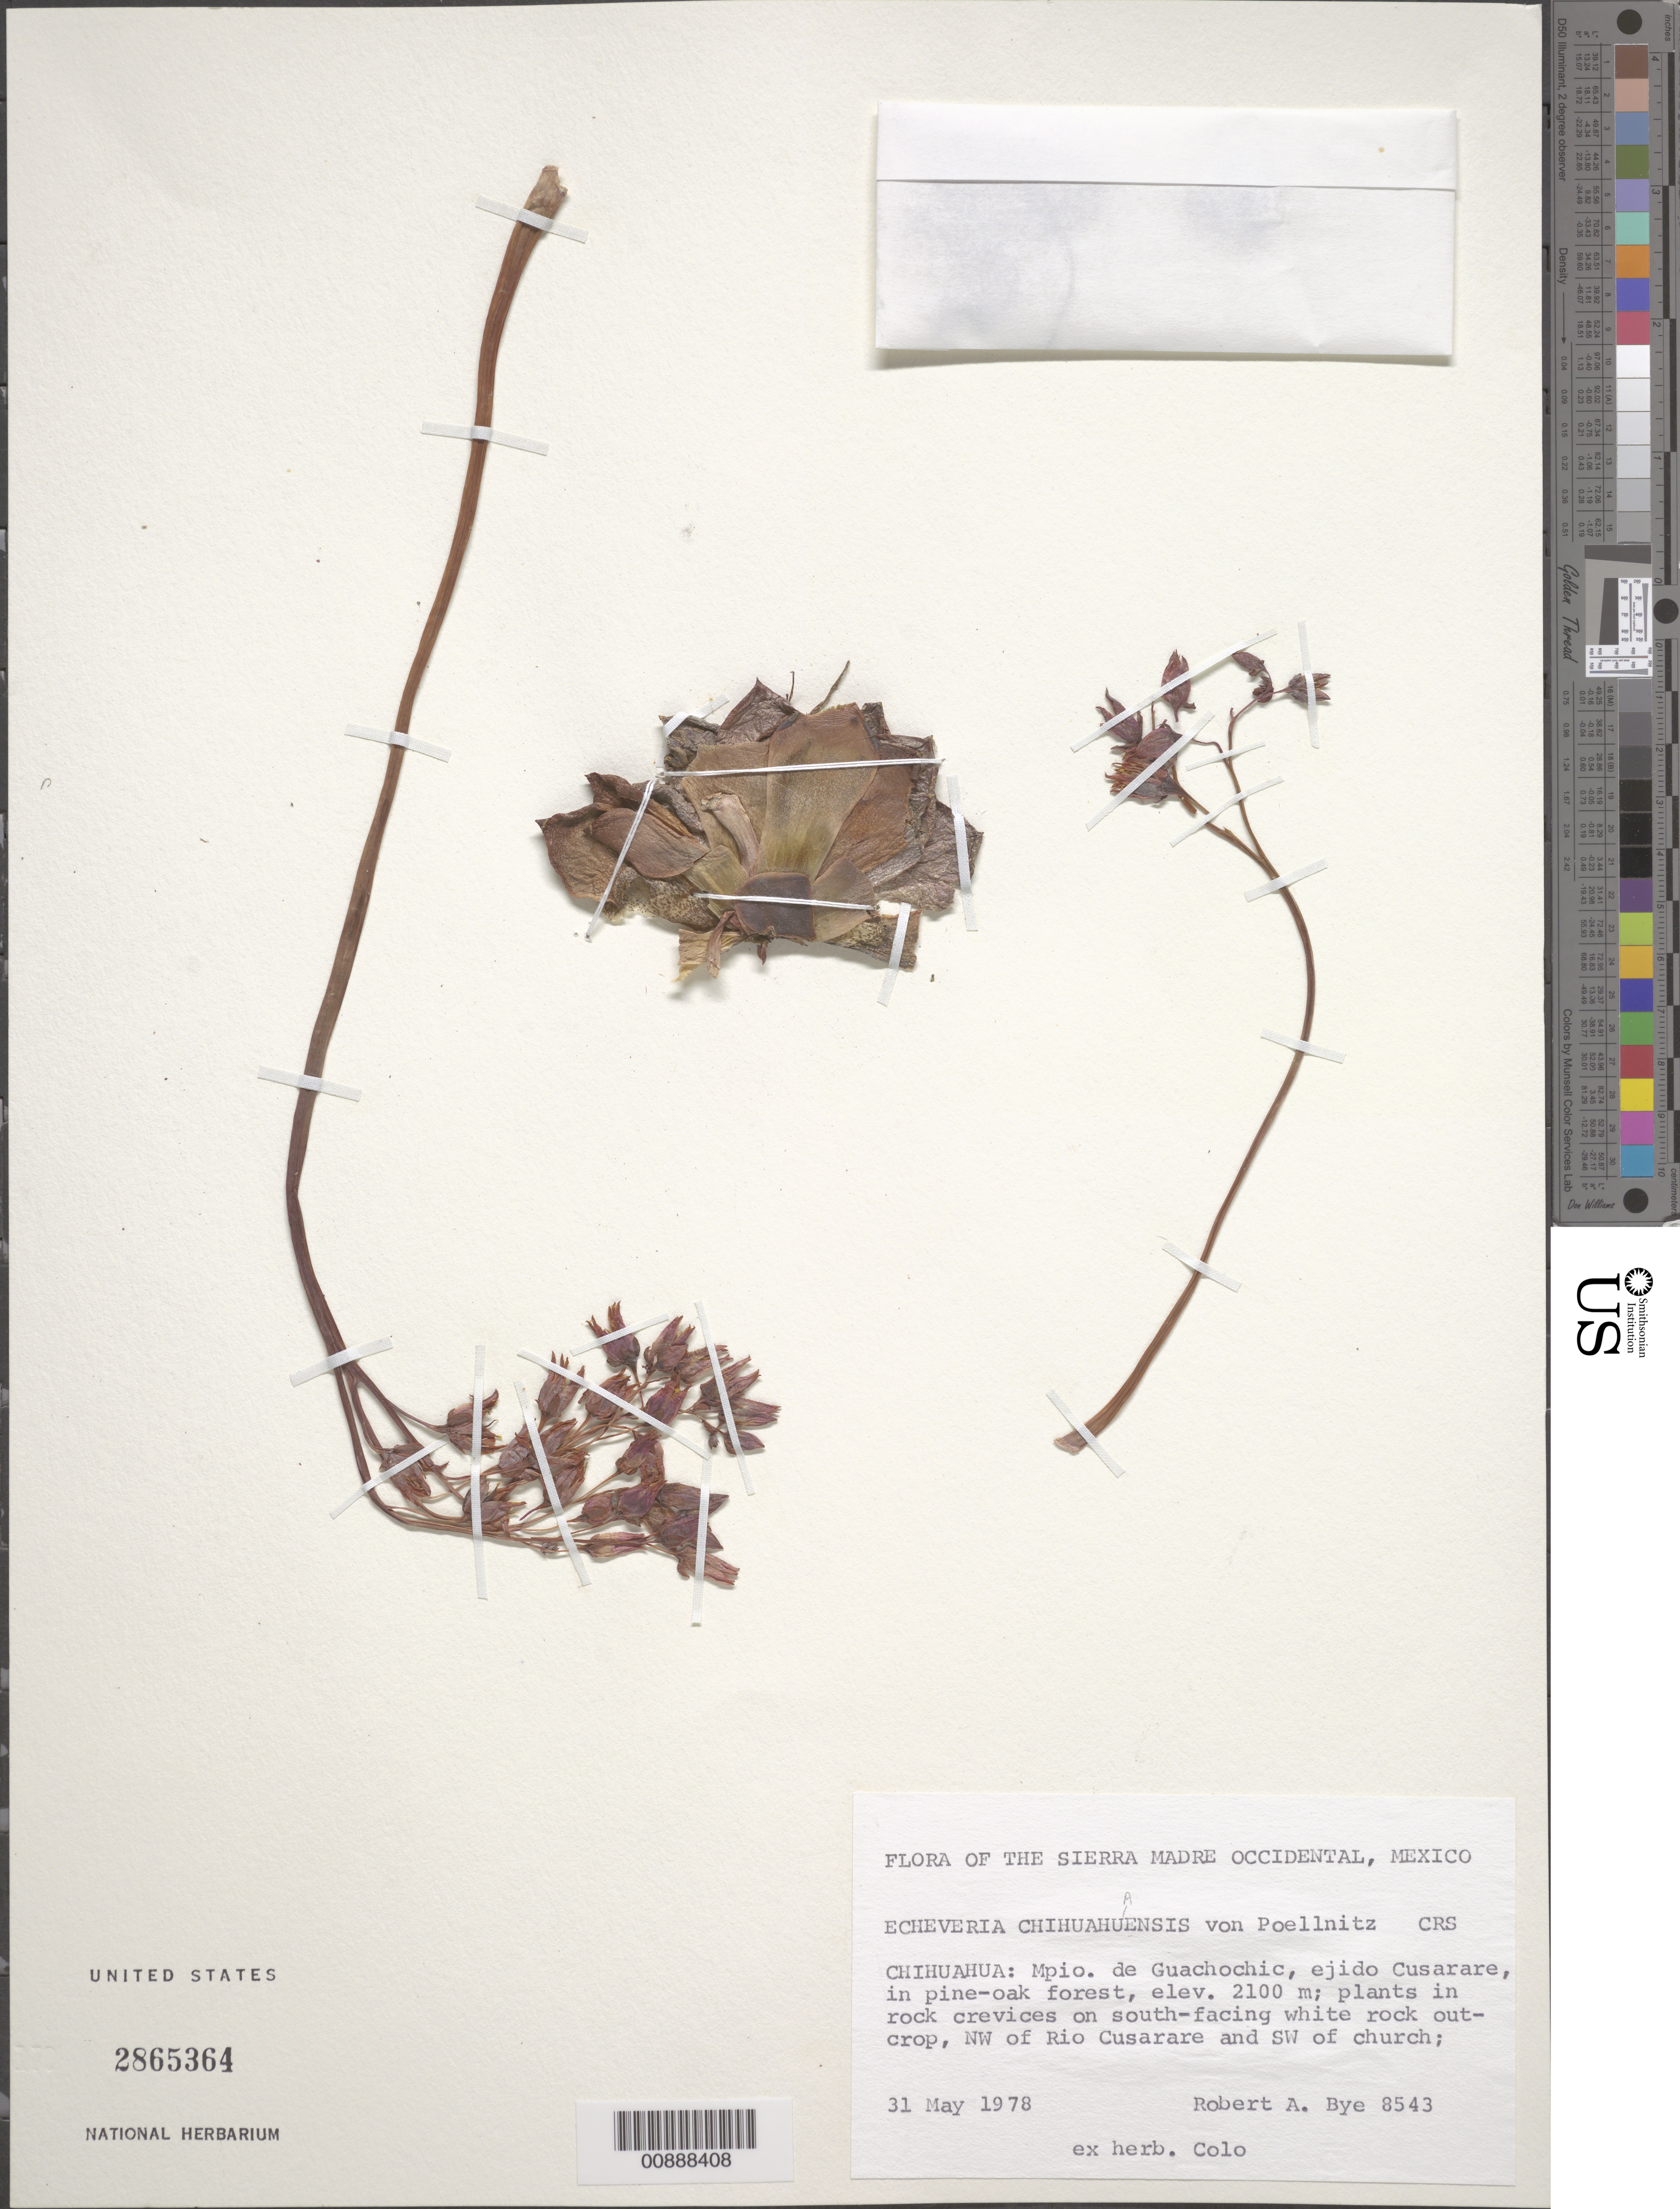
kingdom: Plantae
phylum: Tracheophyta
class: Magnoliopsida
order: Saxifragales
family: Crassulaceae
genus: Echeveria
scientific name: Echeveria chihuahuaensis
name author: Poelln.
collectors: R. A. Bye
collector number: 8543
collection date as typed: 31 May 1978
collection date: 1978-05-31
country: Mexico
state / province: Chihuahua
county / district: Guachochic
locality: Ejido Cusarare, NW of Río Cusarare and SW of church.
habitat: In pine-oak forest. Plants in rock crevices on south-facing white rock outcrop.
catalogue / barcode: US 2865364